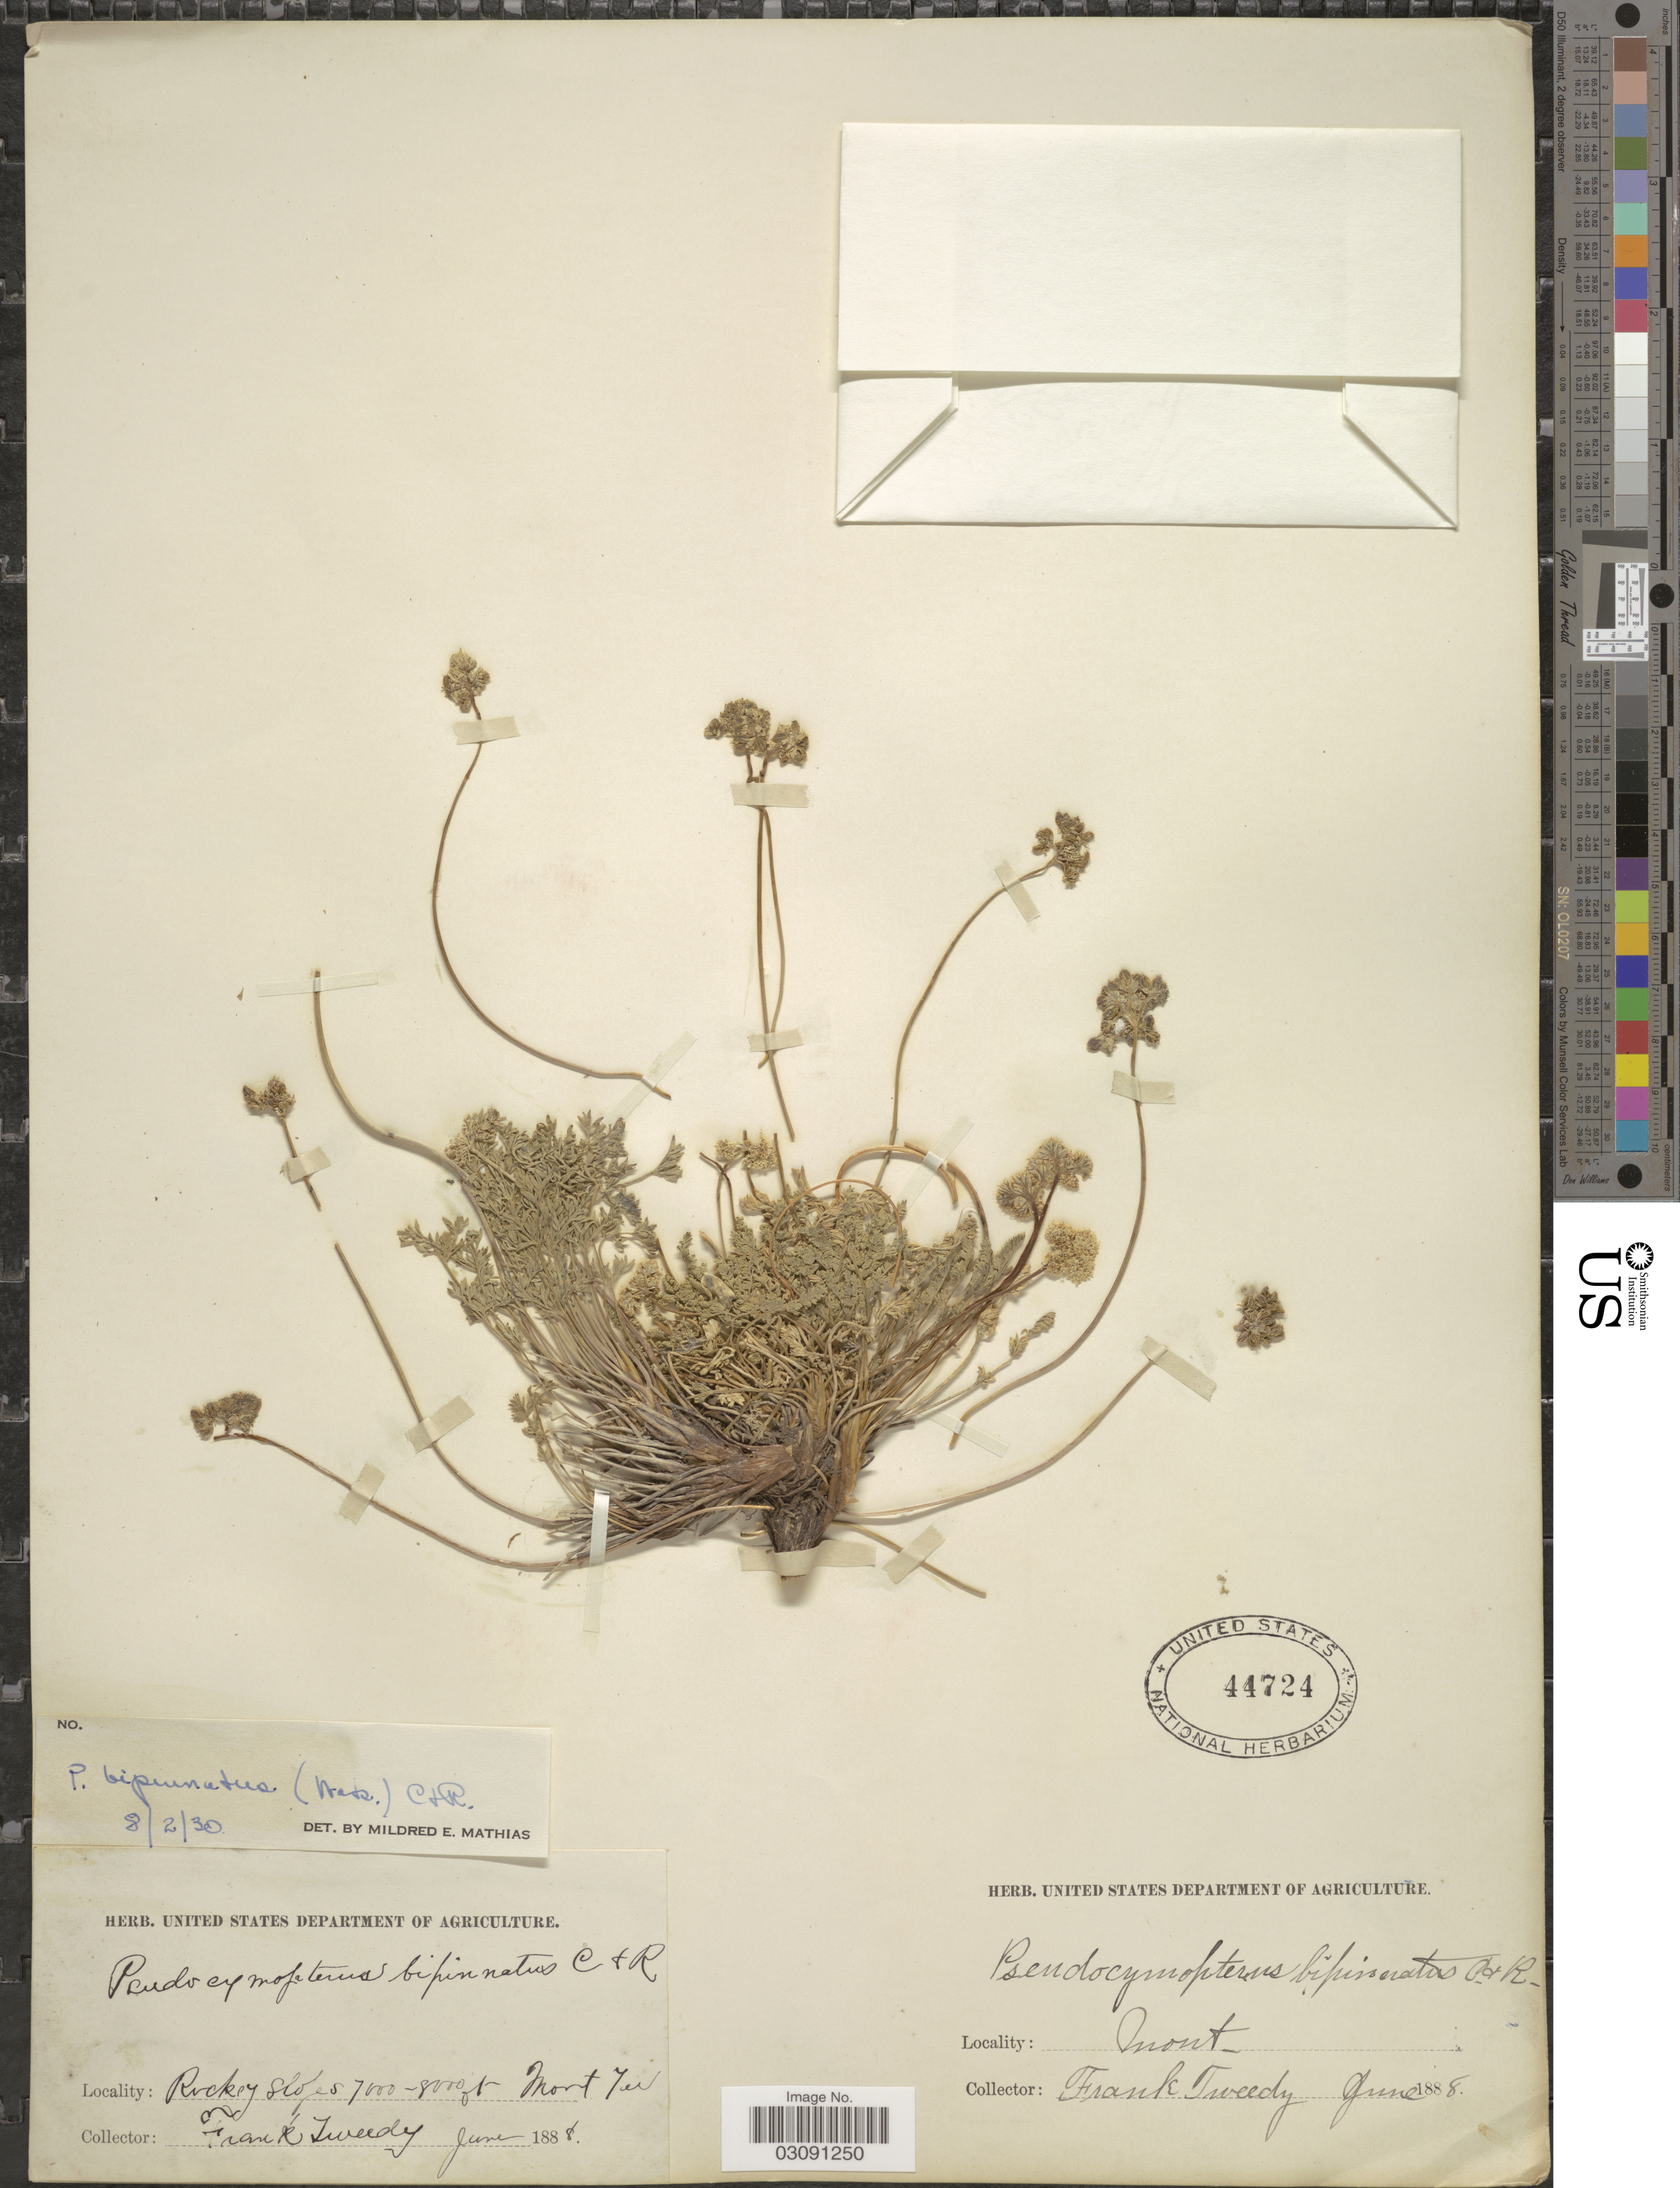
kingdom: Plantae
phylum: Tracheophyta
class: Magnoliopsida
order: Apiales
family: Apiaceae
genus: Cymopterus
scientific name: Cymopterus bipinnatus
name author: S. Watson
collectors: F. Tweedy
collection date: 1888-06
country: United States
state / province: Montana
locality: Rocky slopes, Mont Ter.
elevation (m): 2134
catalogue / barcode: US 44724